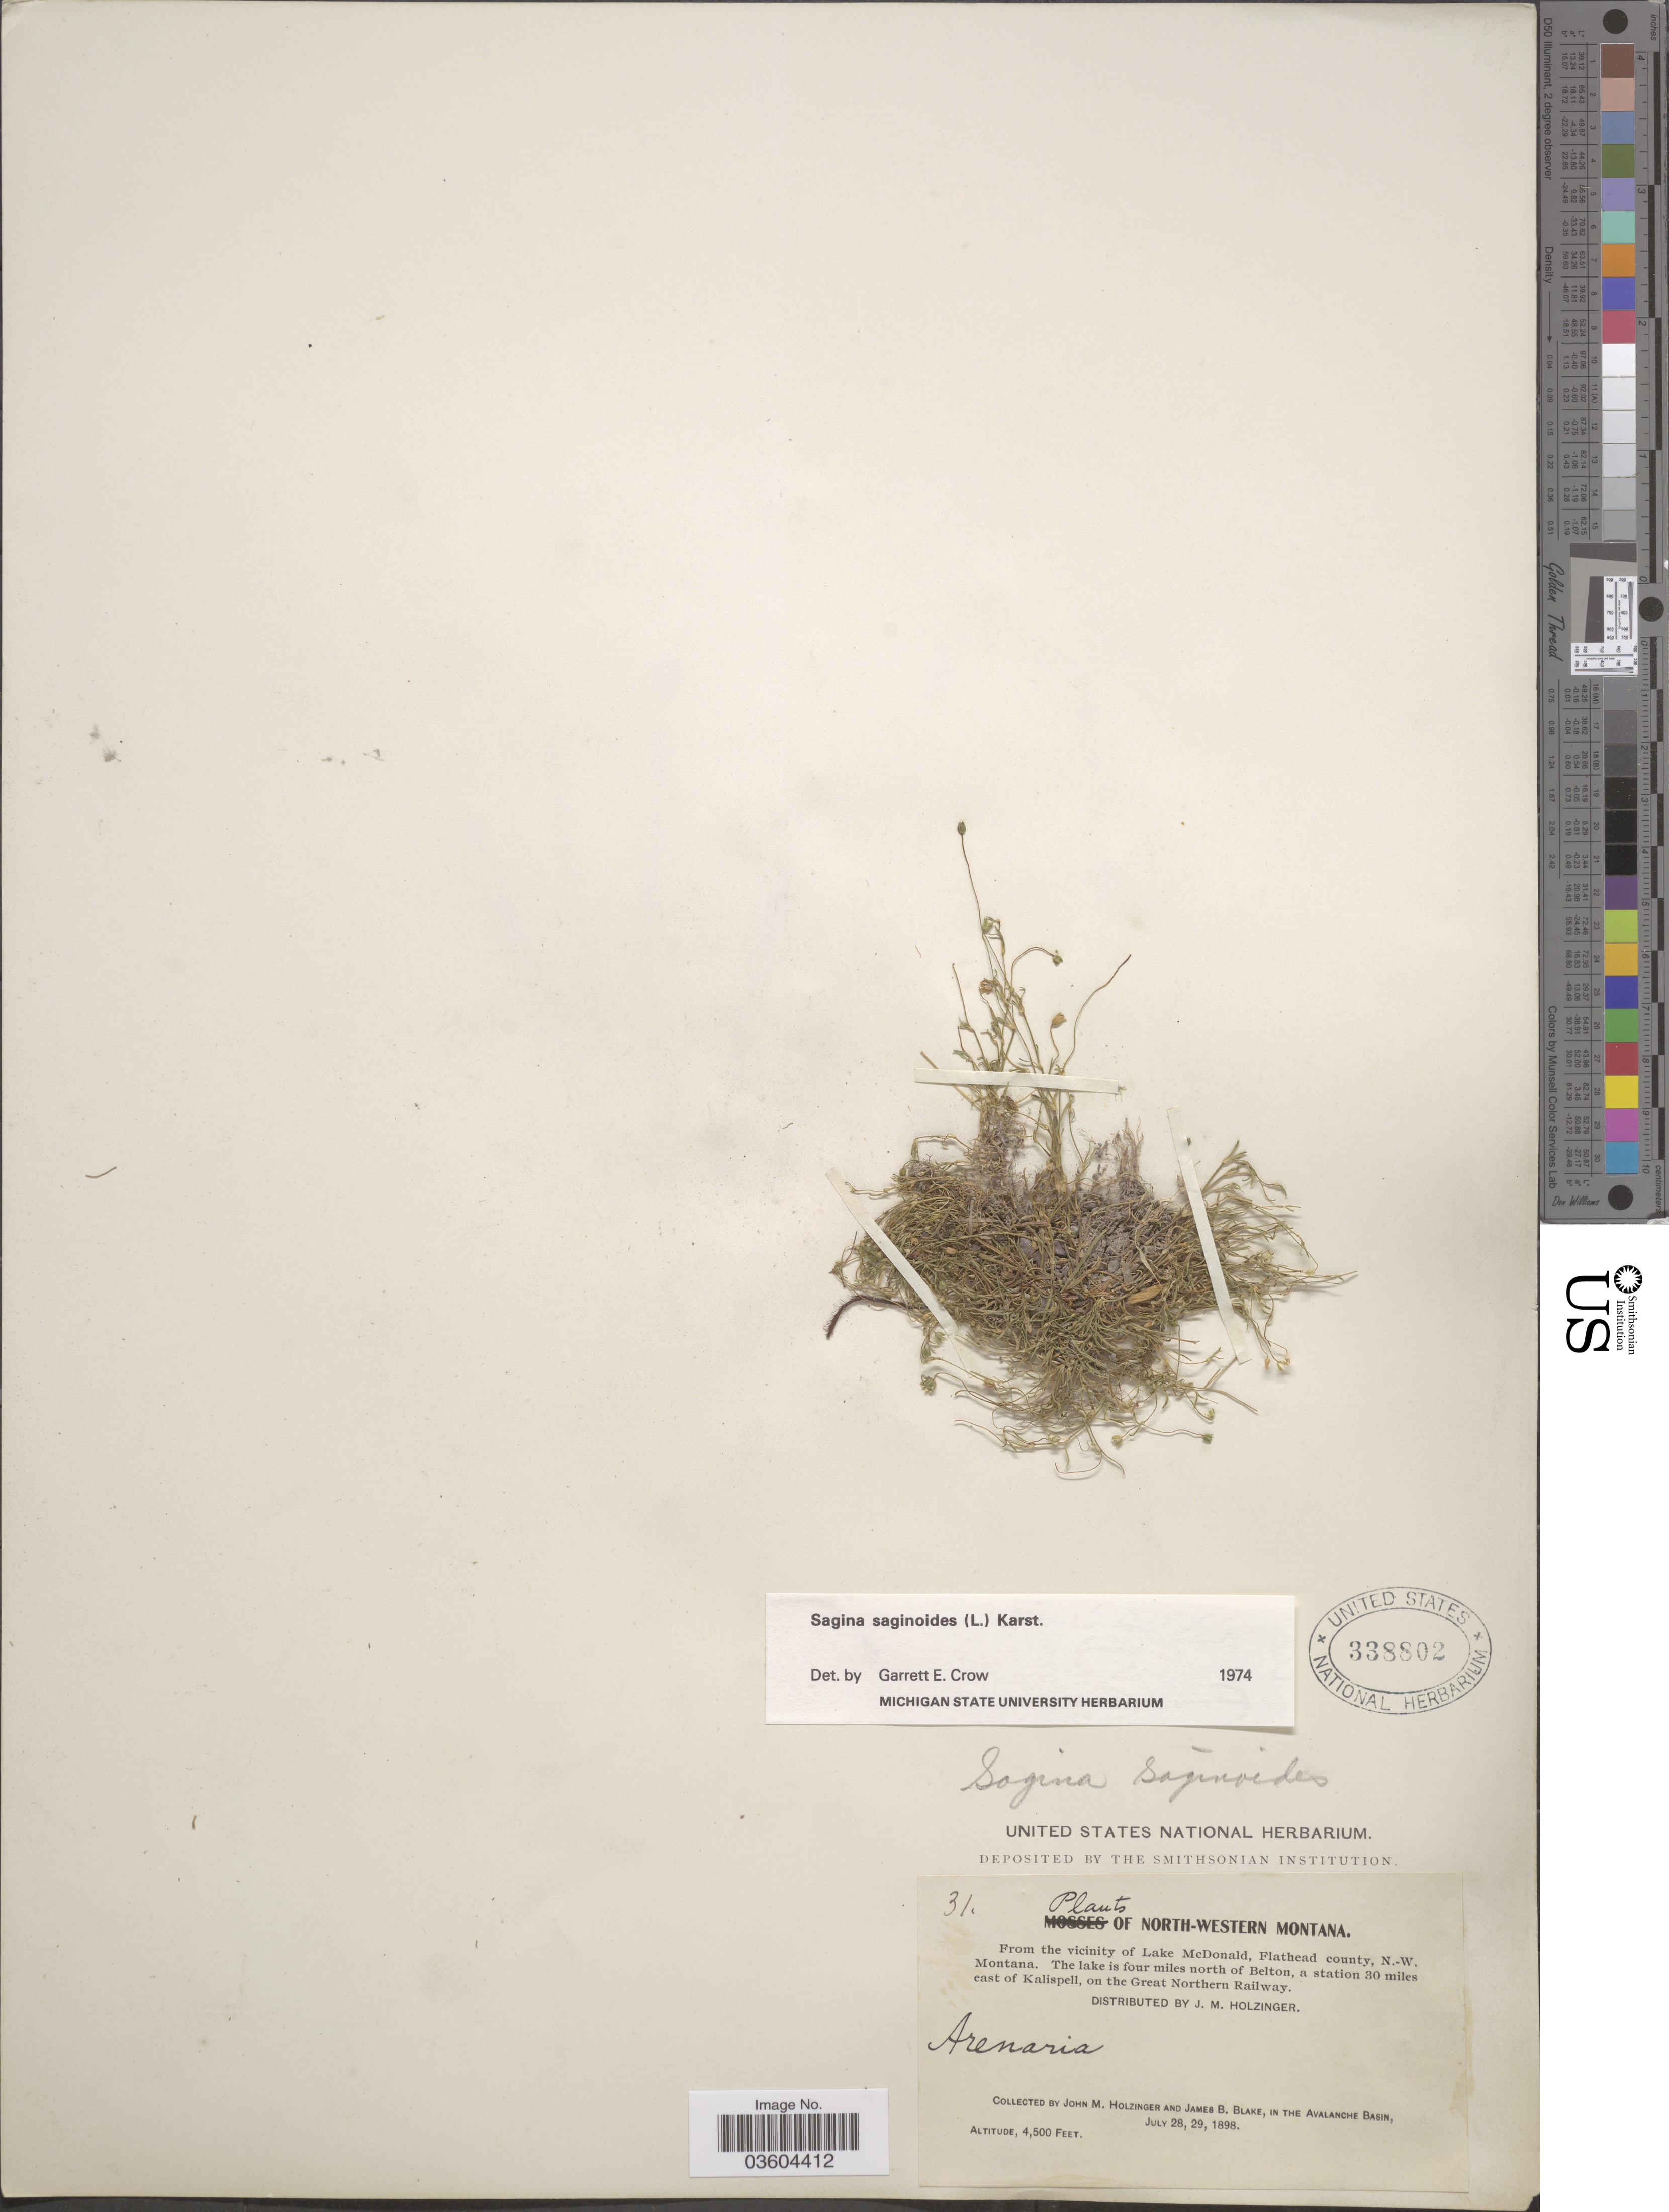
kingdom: Plantae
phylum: Tracheophyta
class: Magnoliopsida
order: Caryophyllales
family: Caryophyllaceae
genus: Sagina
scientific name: Sagina saginoides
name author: (L.) H. Karst.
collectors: J. M. Holzinger & J. B. Blake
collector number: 31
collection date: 1898-07-28/1898-07-29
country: United States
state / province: Montana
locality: North-Western Montana. From the vicinity of Lake McDonald, Flathead county, N.-W. Montana. The lake is four miles north of Belton, a station 30 miles east of Kalispell, on the Great Northern Railway. The Avalanche Basin.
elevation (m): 1372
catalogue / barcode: US 338802